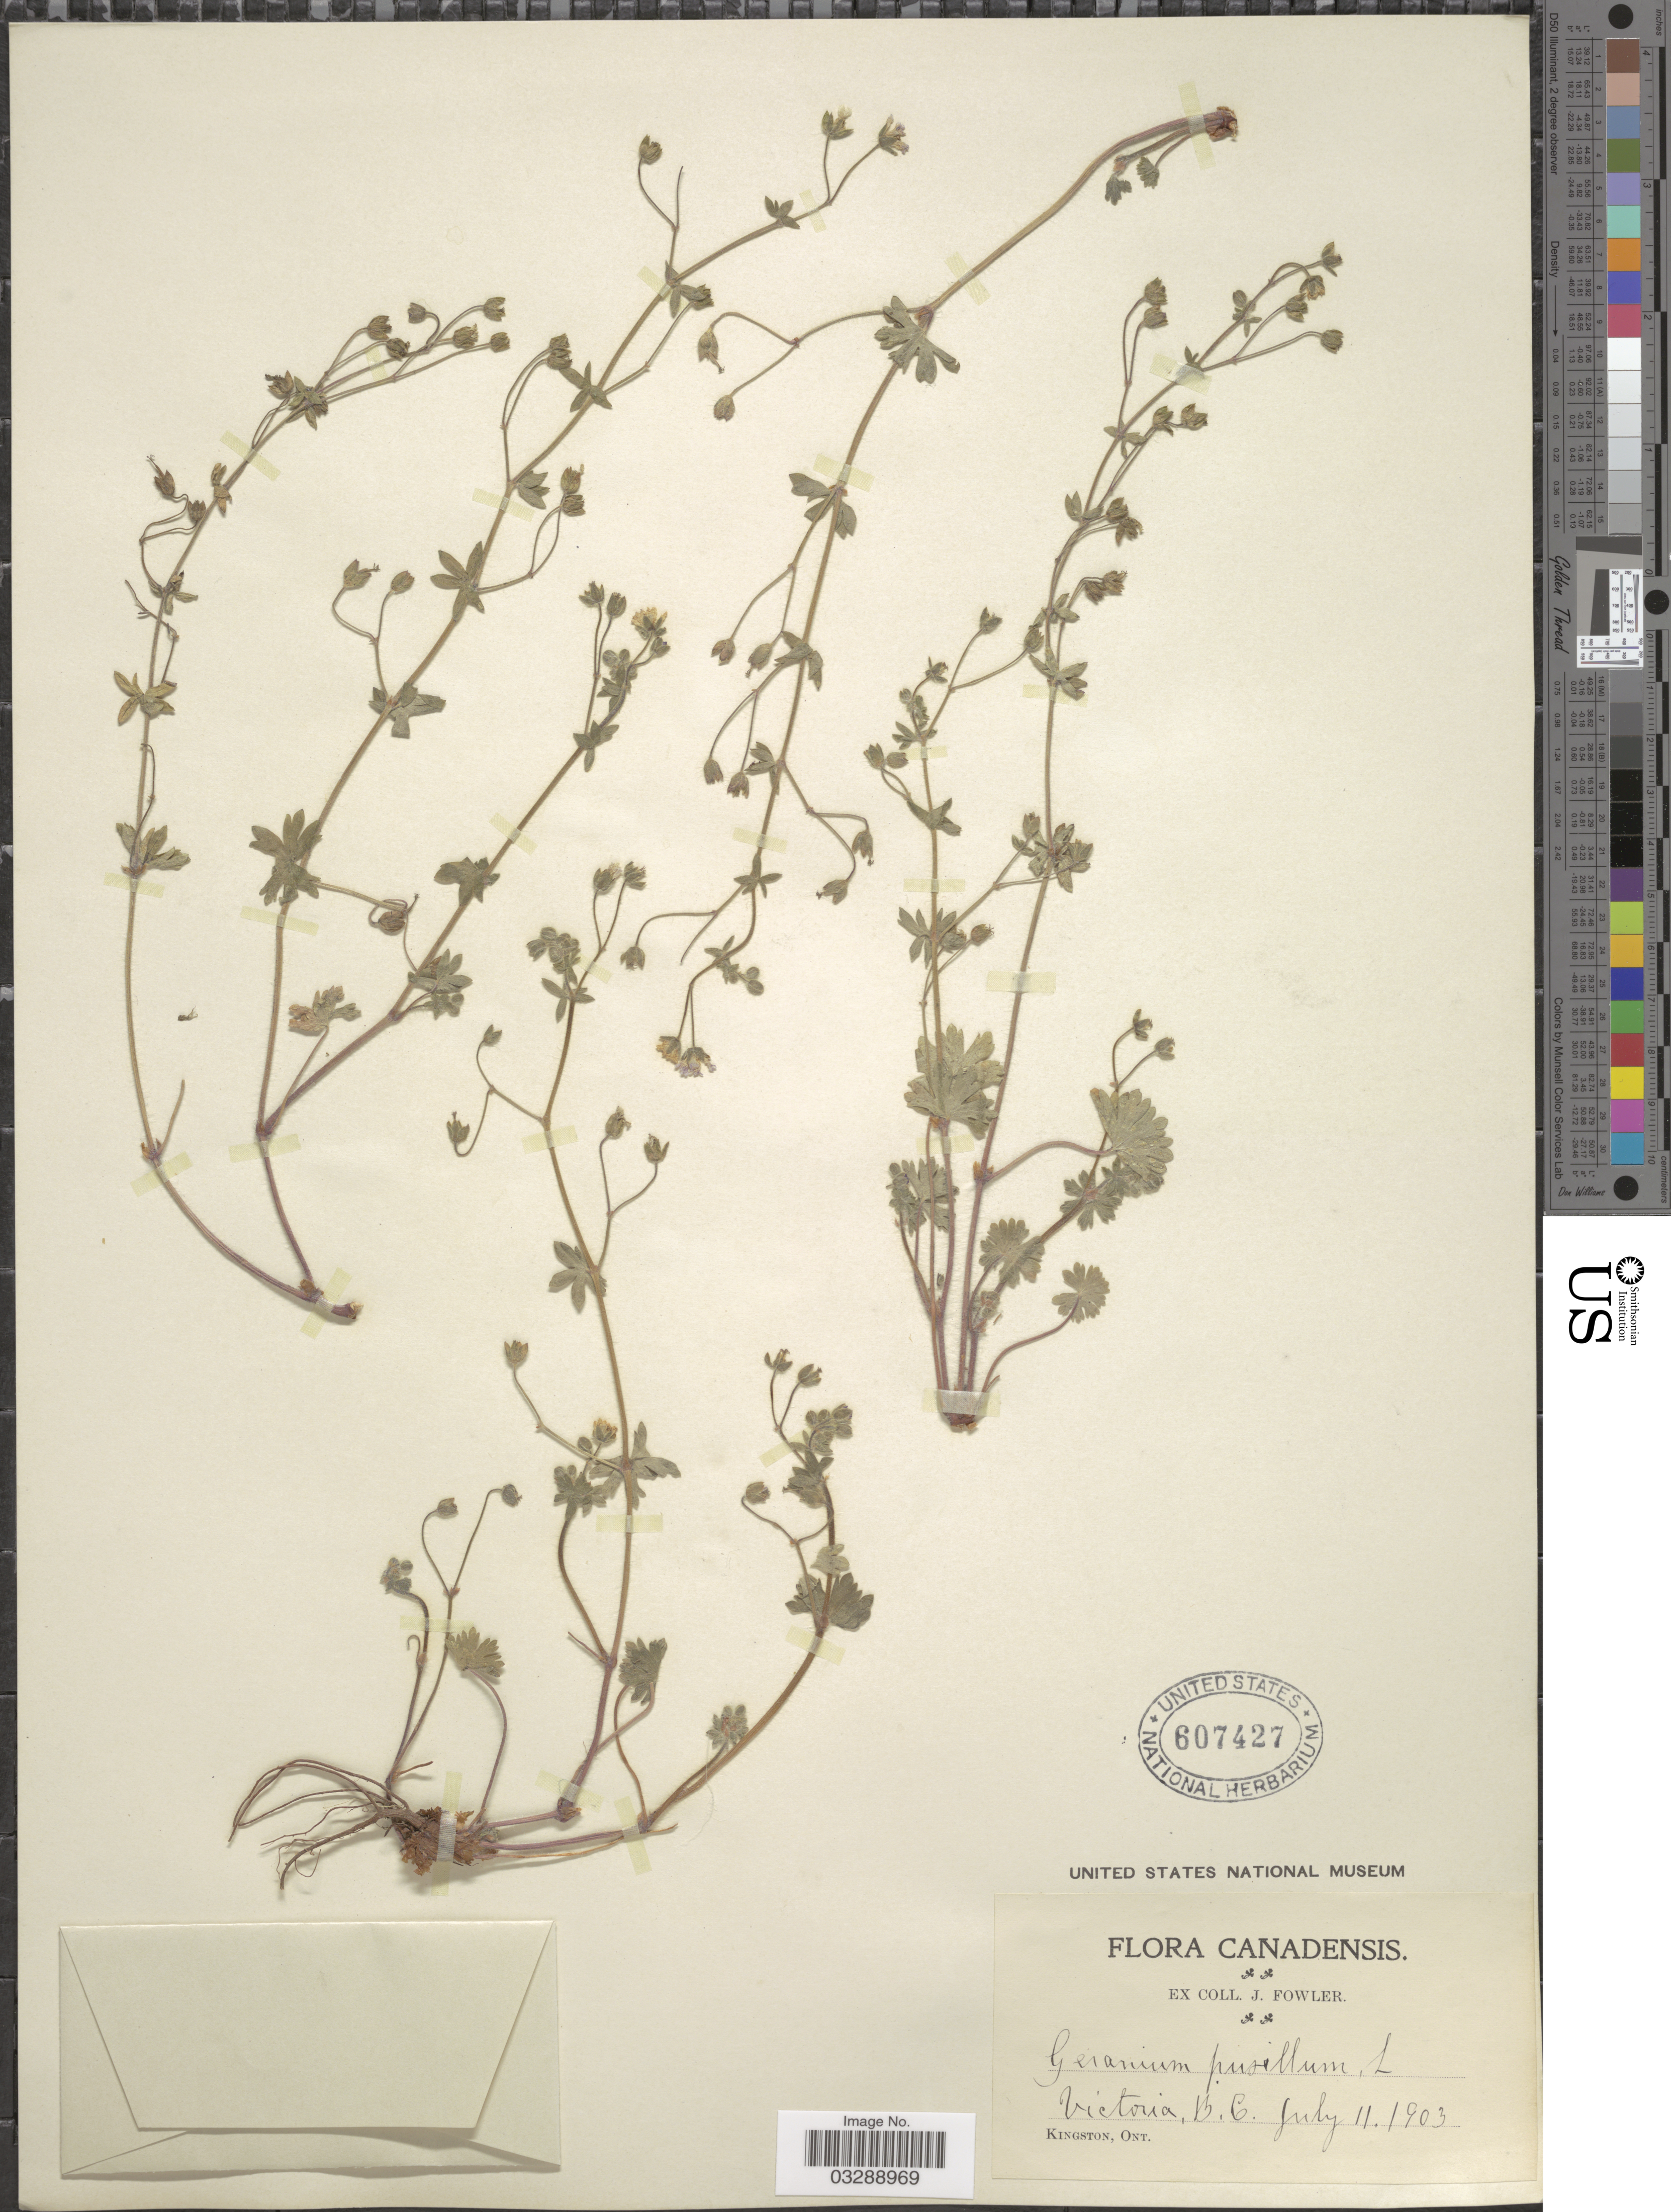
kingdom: Plantae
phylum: Tracheophyta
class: Magnoliopsida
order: Geraniales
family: Geraniaceae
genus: Geranium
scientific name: Geranium pusillum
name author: L.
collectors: J. Fowler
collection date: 1903-07-11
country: Canada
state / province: British Columbia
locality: Victoria.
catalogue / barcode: US 607427